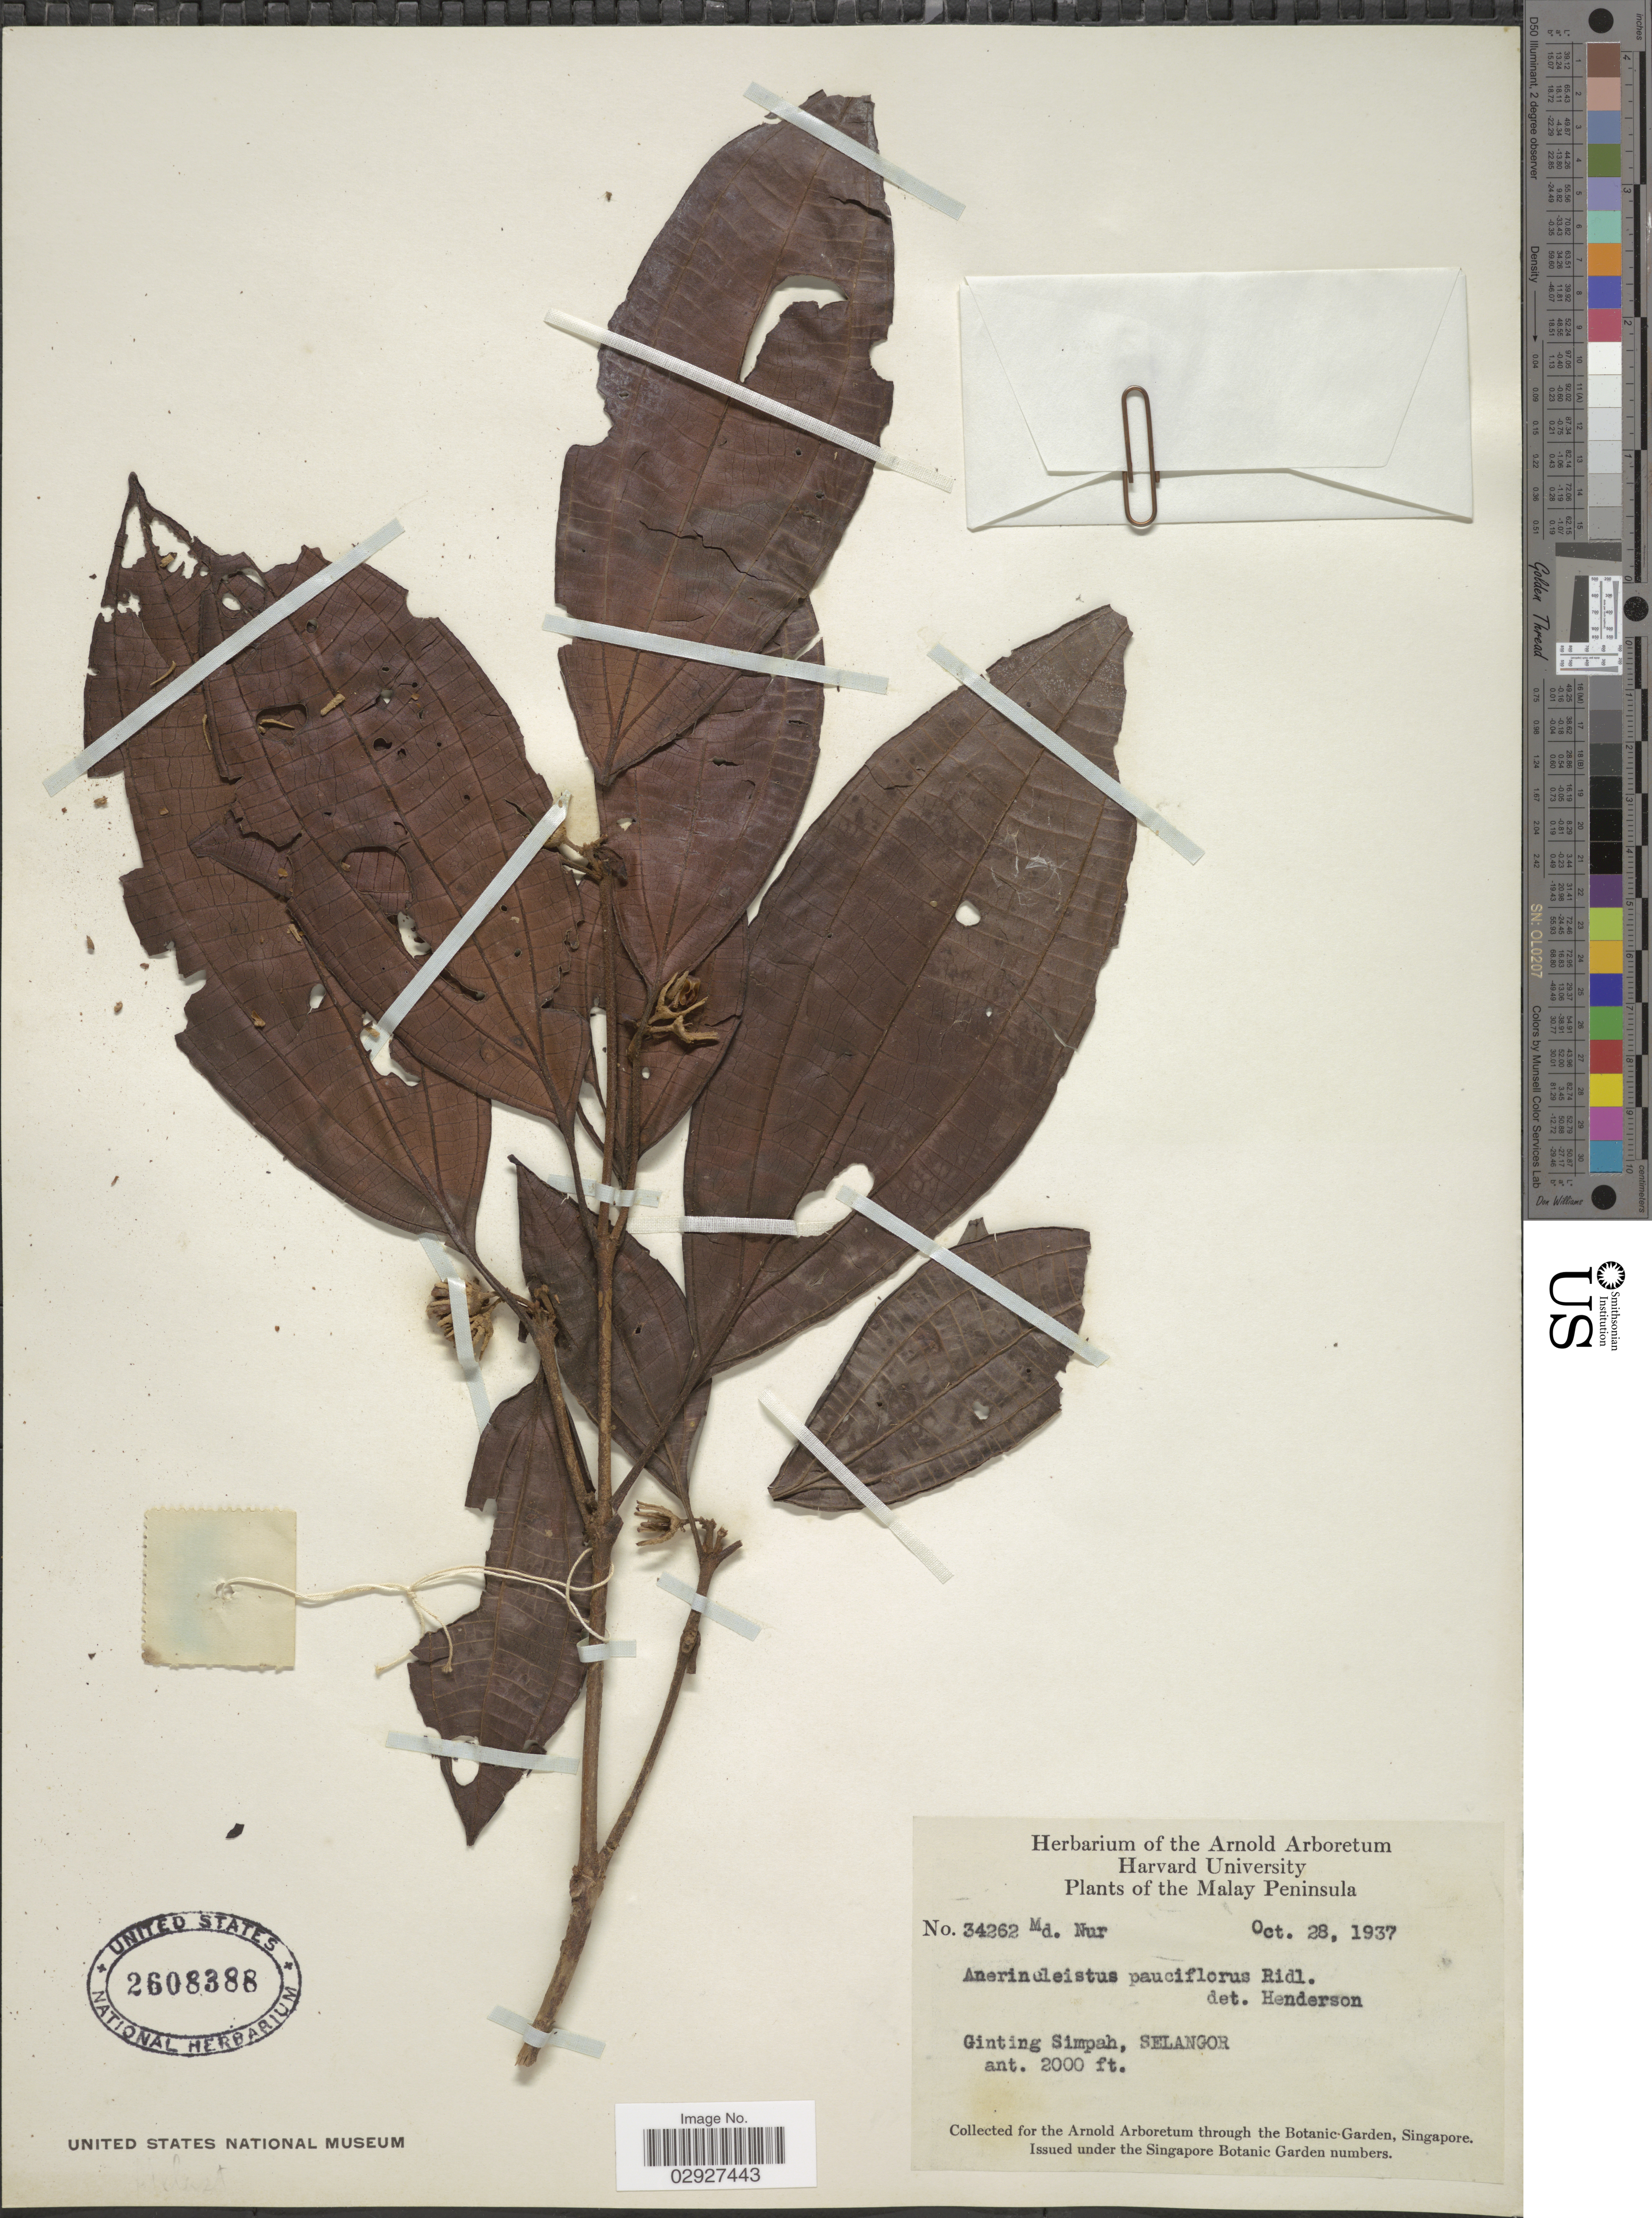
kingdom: Plantae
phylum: Tracheophyta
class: Magnoliopsida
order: Myrtales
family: Melastomataceae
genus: Anerincleistus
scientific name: Anerincleistus pauciflorus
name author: Ridl.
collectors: M. Nur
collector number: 34262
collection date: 1937-10-28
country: Malaysia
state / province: Selangor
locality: Ginting Simpah, Selangor.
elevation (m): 610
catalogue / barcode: US 2608388